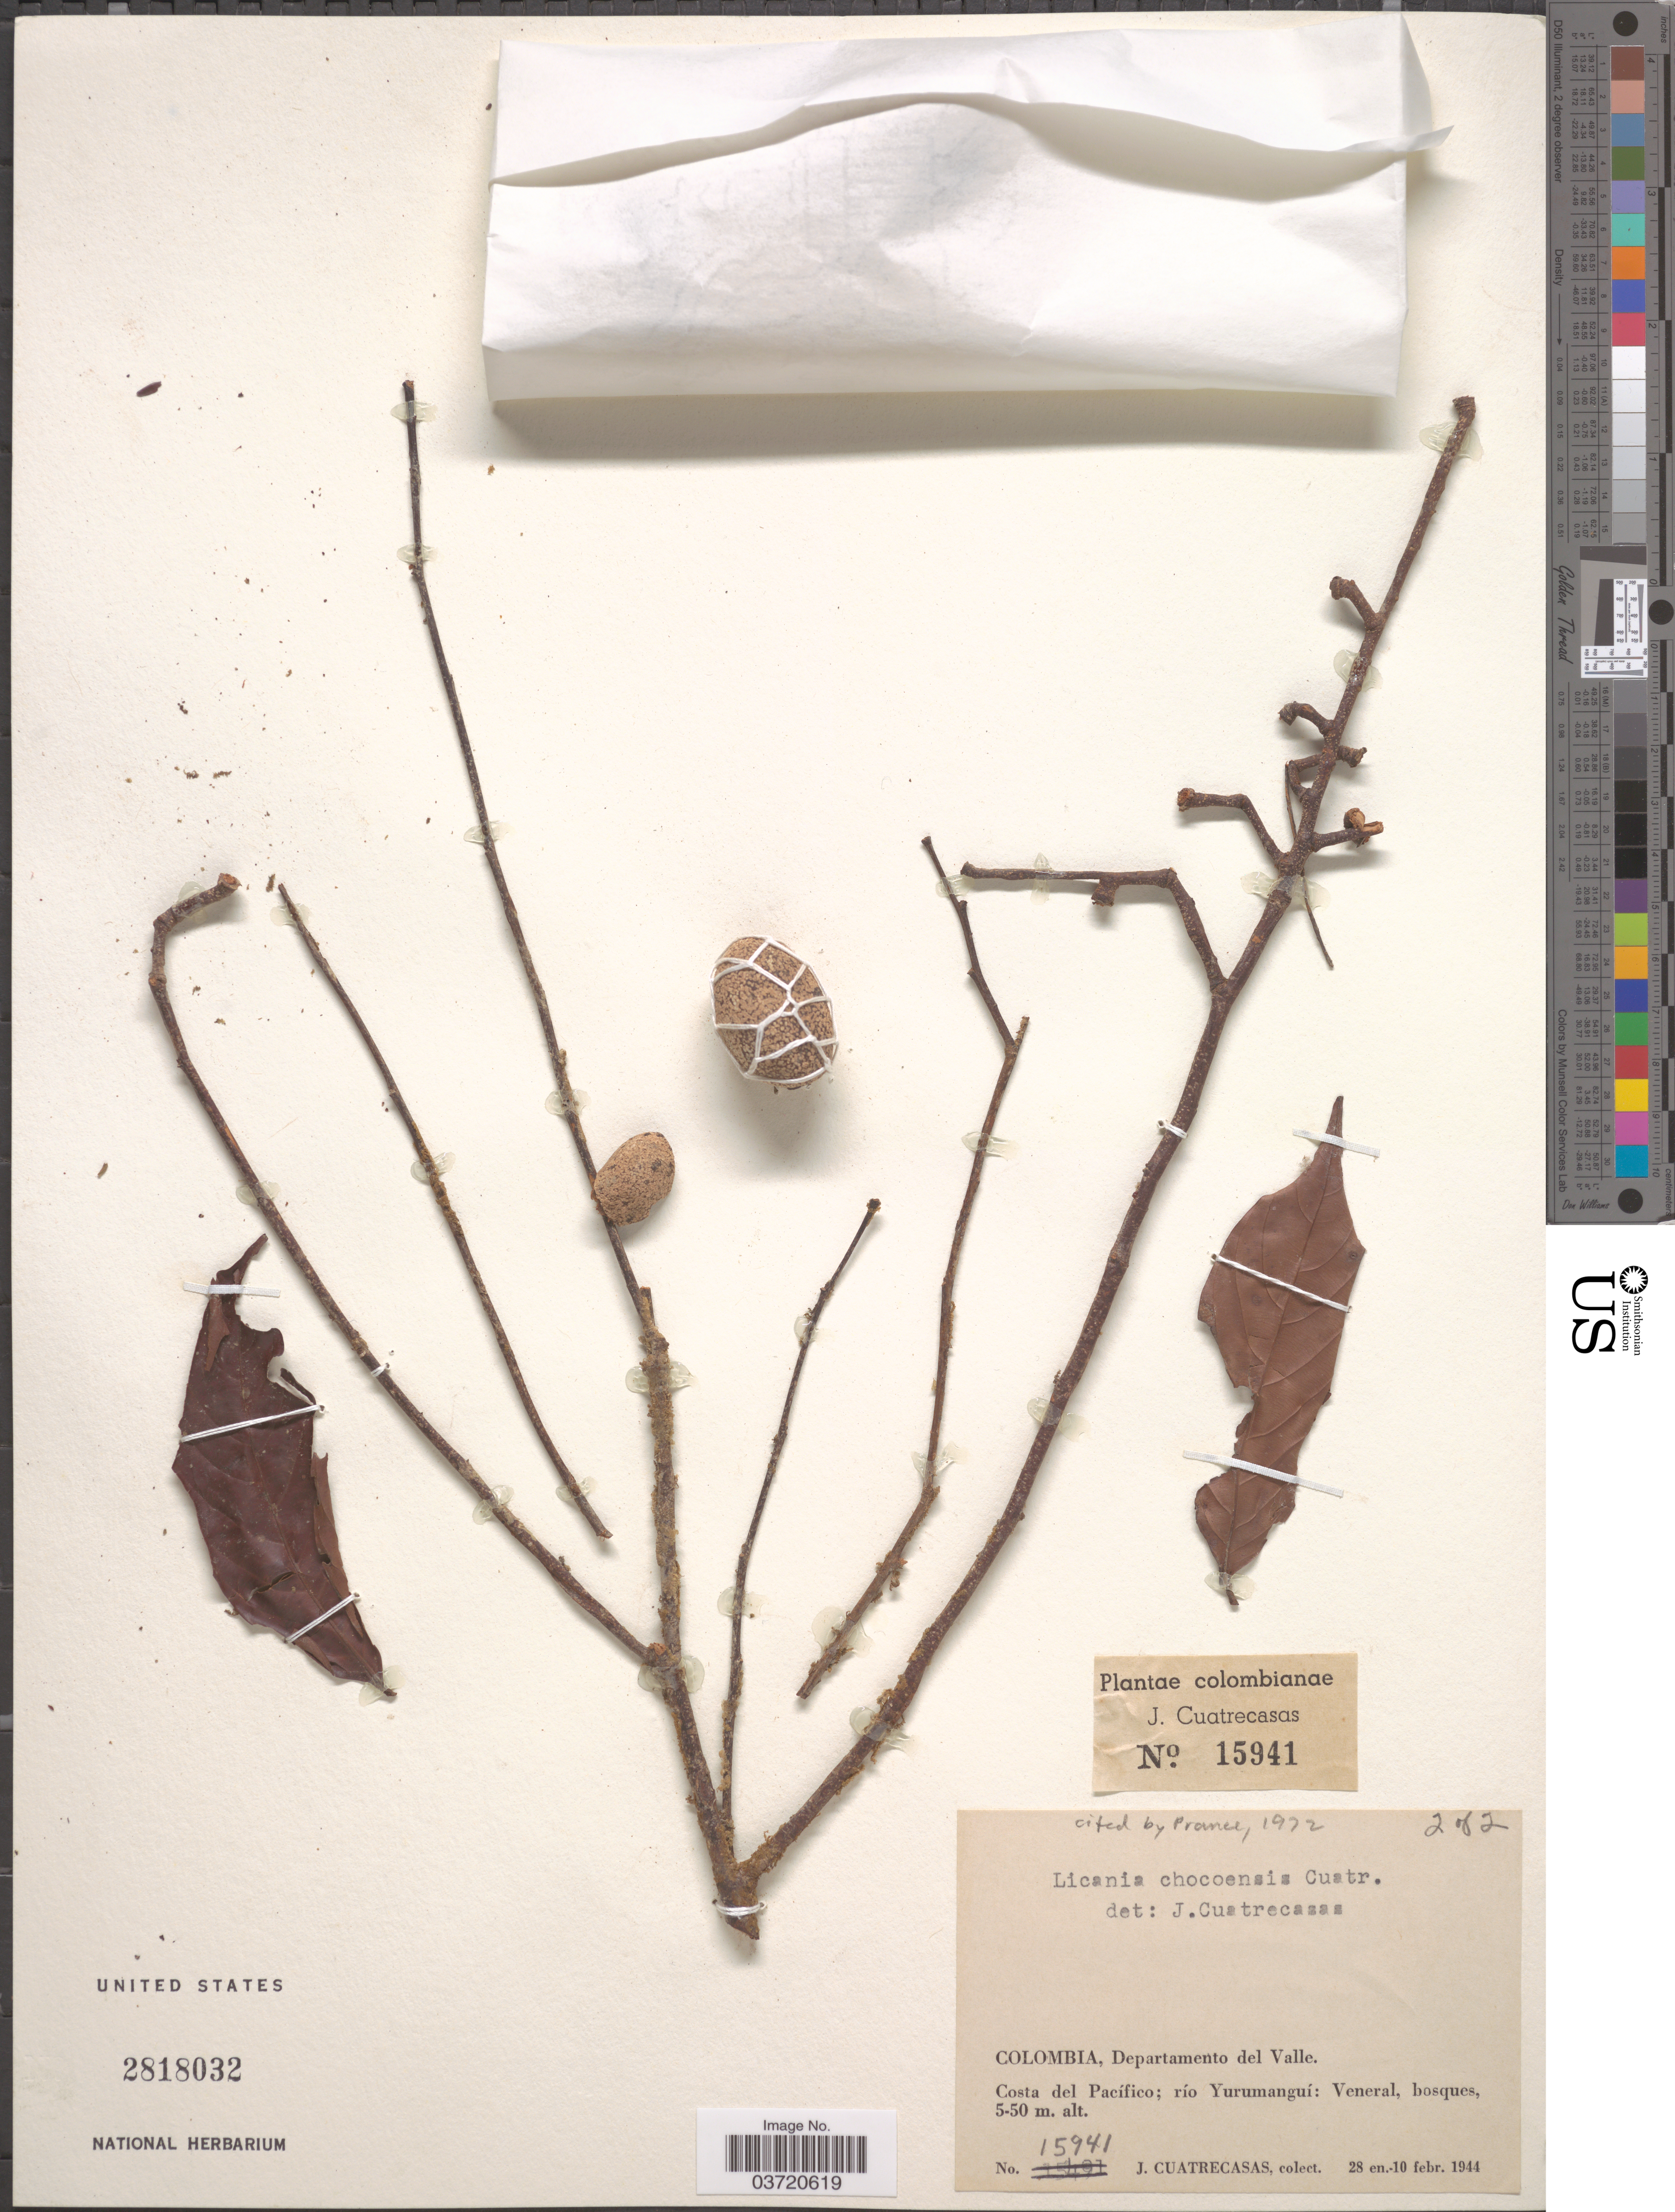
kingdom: Plantae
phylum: Tracheophyta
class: Magnoliopsida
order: Malpighiales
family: Chrysobalanaceae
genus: Moquilea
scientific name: Moquilea chocoensis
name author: (Cuatrec.) Sothers & Prance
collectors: J. Cuatrecasas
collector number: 15941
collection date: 1944-01-28/1944-02-10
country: Colombia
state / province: Valle del Cauca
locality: Departamento del Valle. Costa del Pacífico; río Yurumanguí: Veneral.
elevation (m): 5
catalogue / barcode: US 2818032